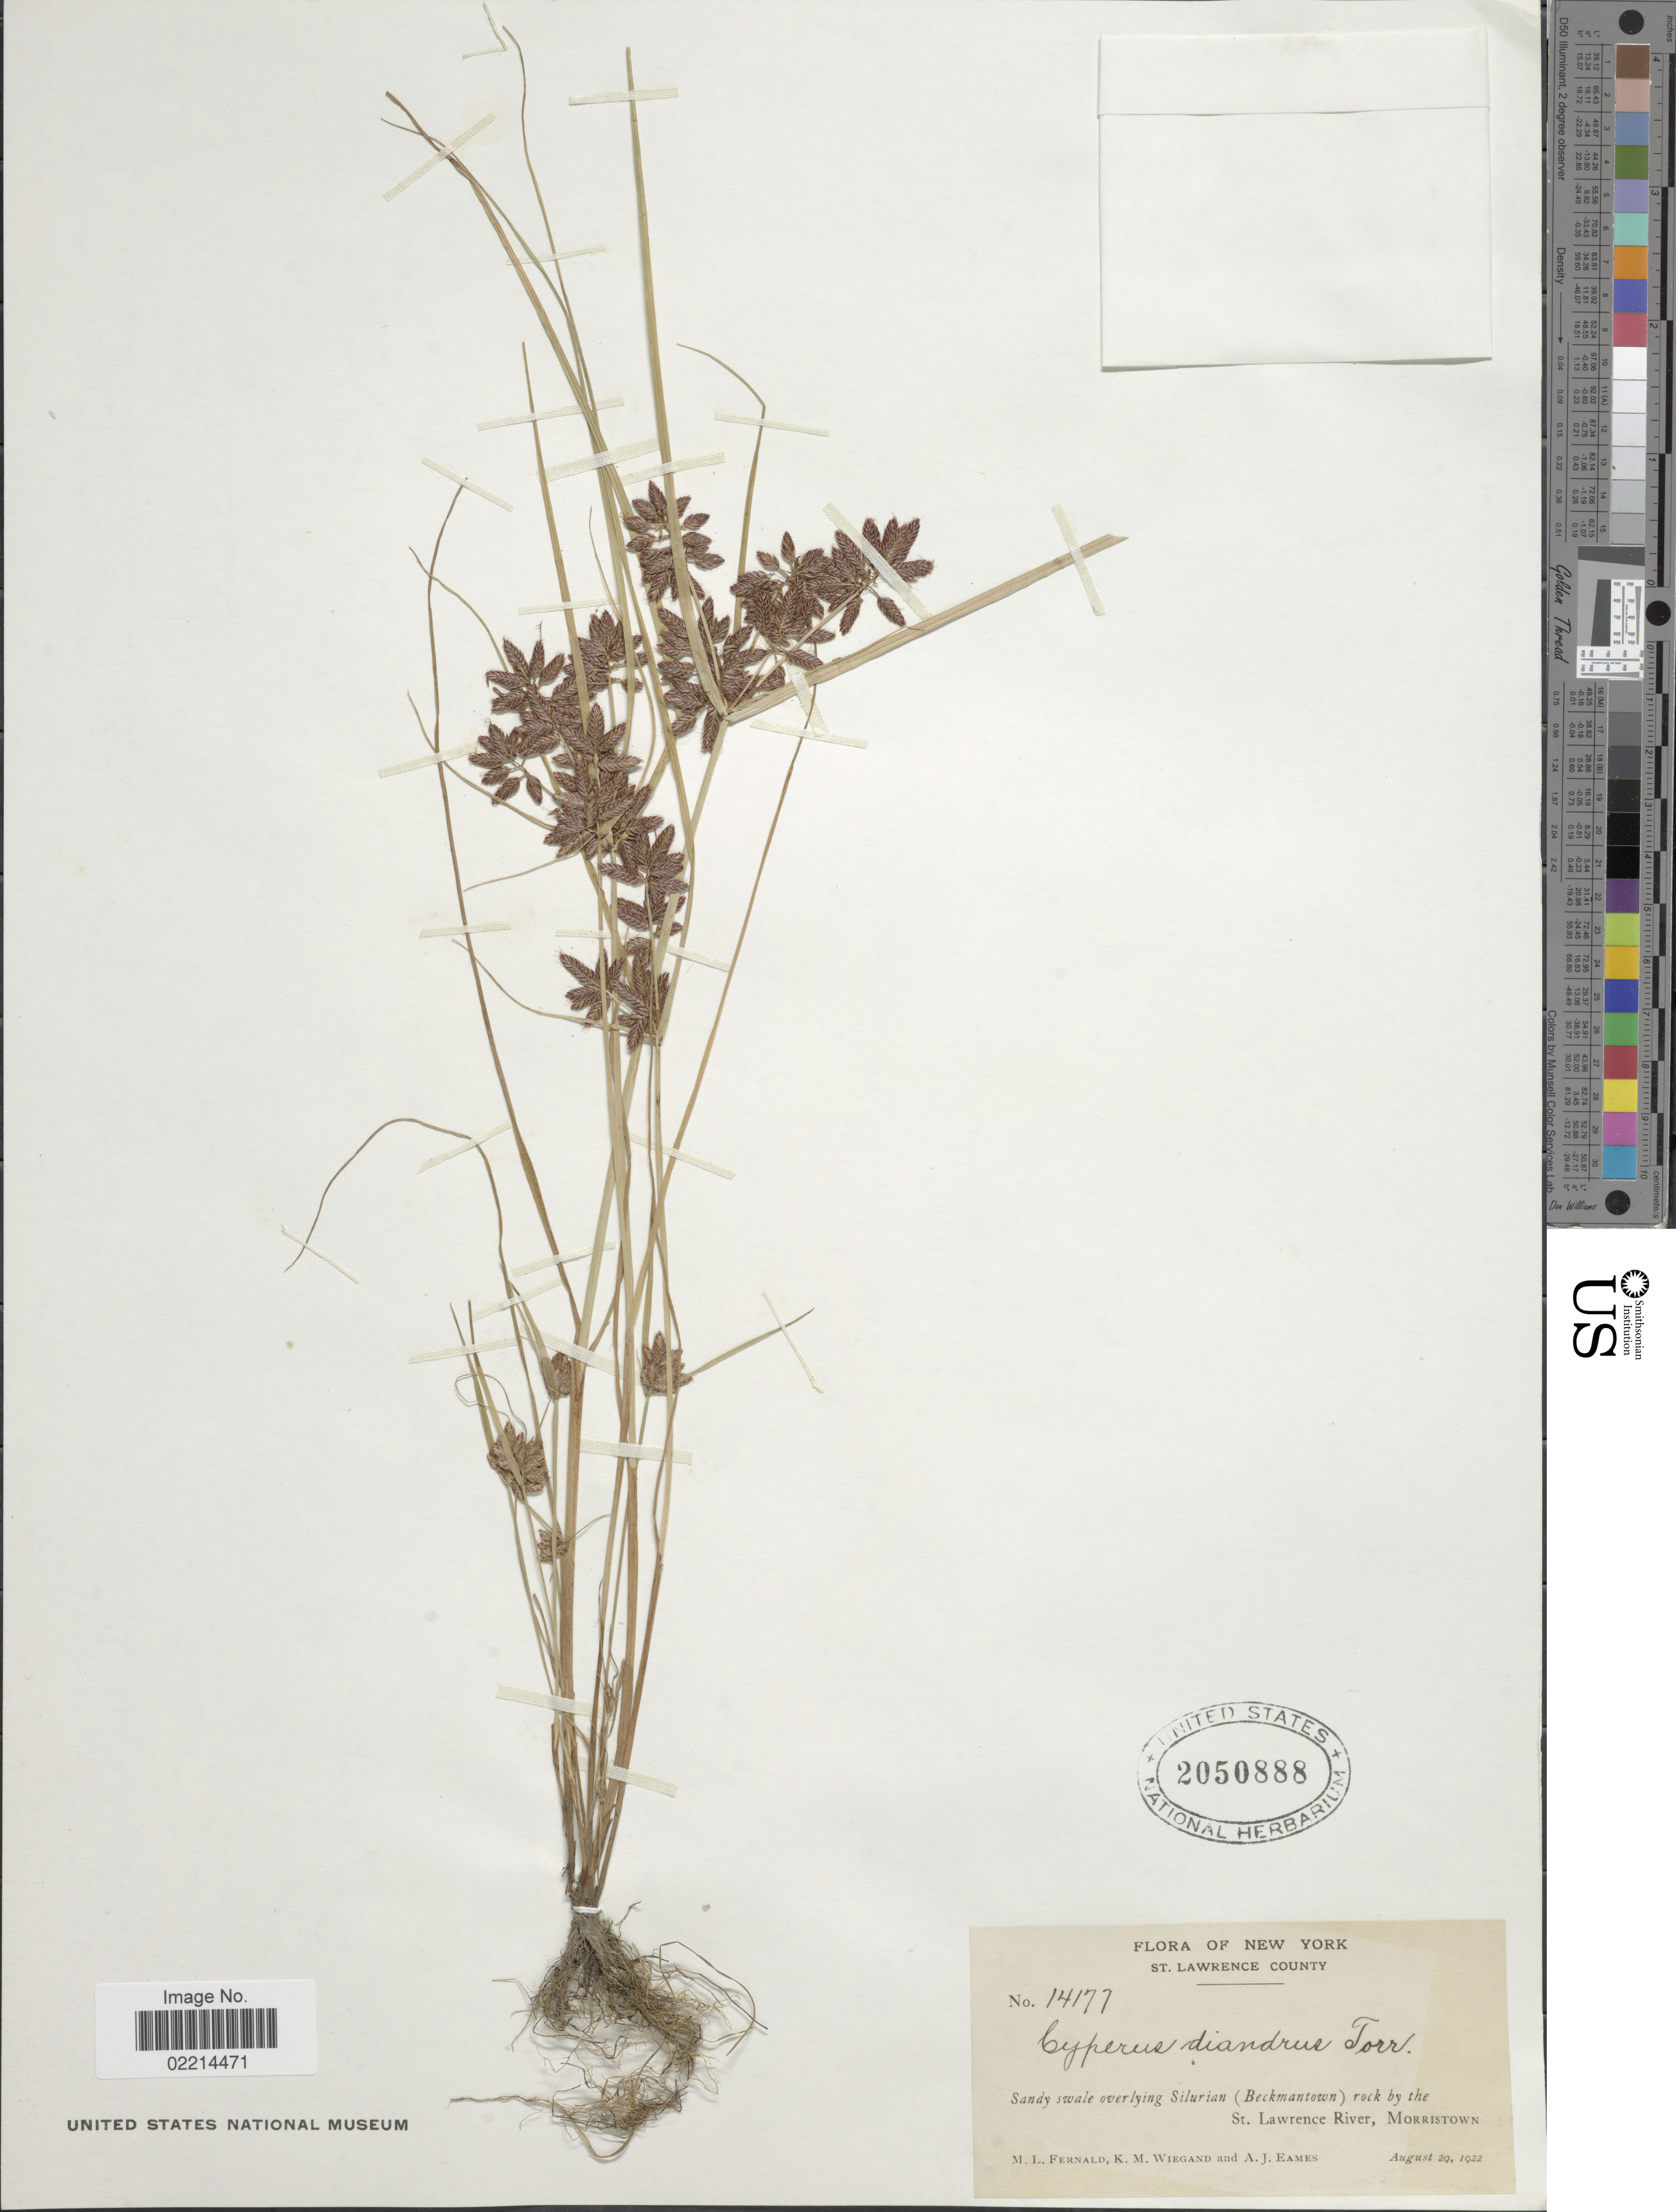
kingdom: Plantae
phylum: Tracheophyta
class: Liliopsida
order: Poales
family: Cyperaceae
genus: Cyperus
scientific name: Cyperus diandrus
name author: Torr.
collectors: M. L. Fernald, K. M. Wiegand & A. J. Eames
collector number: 14177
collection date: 1922-08-29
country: United States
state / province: New York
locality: St. Lawrence County, sandy swale overlying Silurian (Beckmantown) rock by the St. Lawrence River, Morristown.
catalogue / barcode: US 2050888